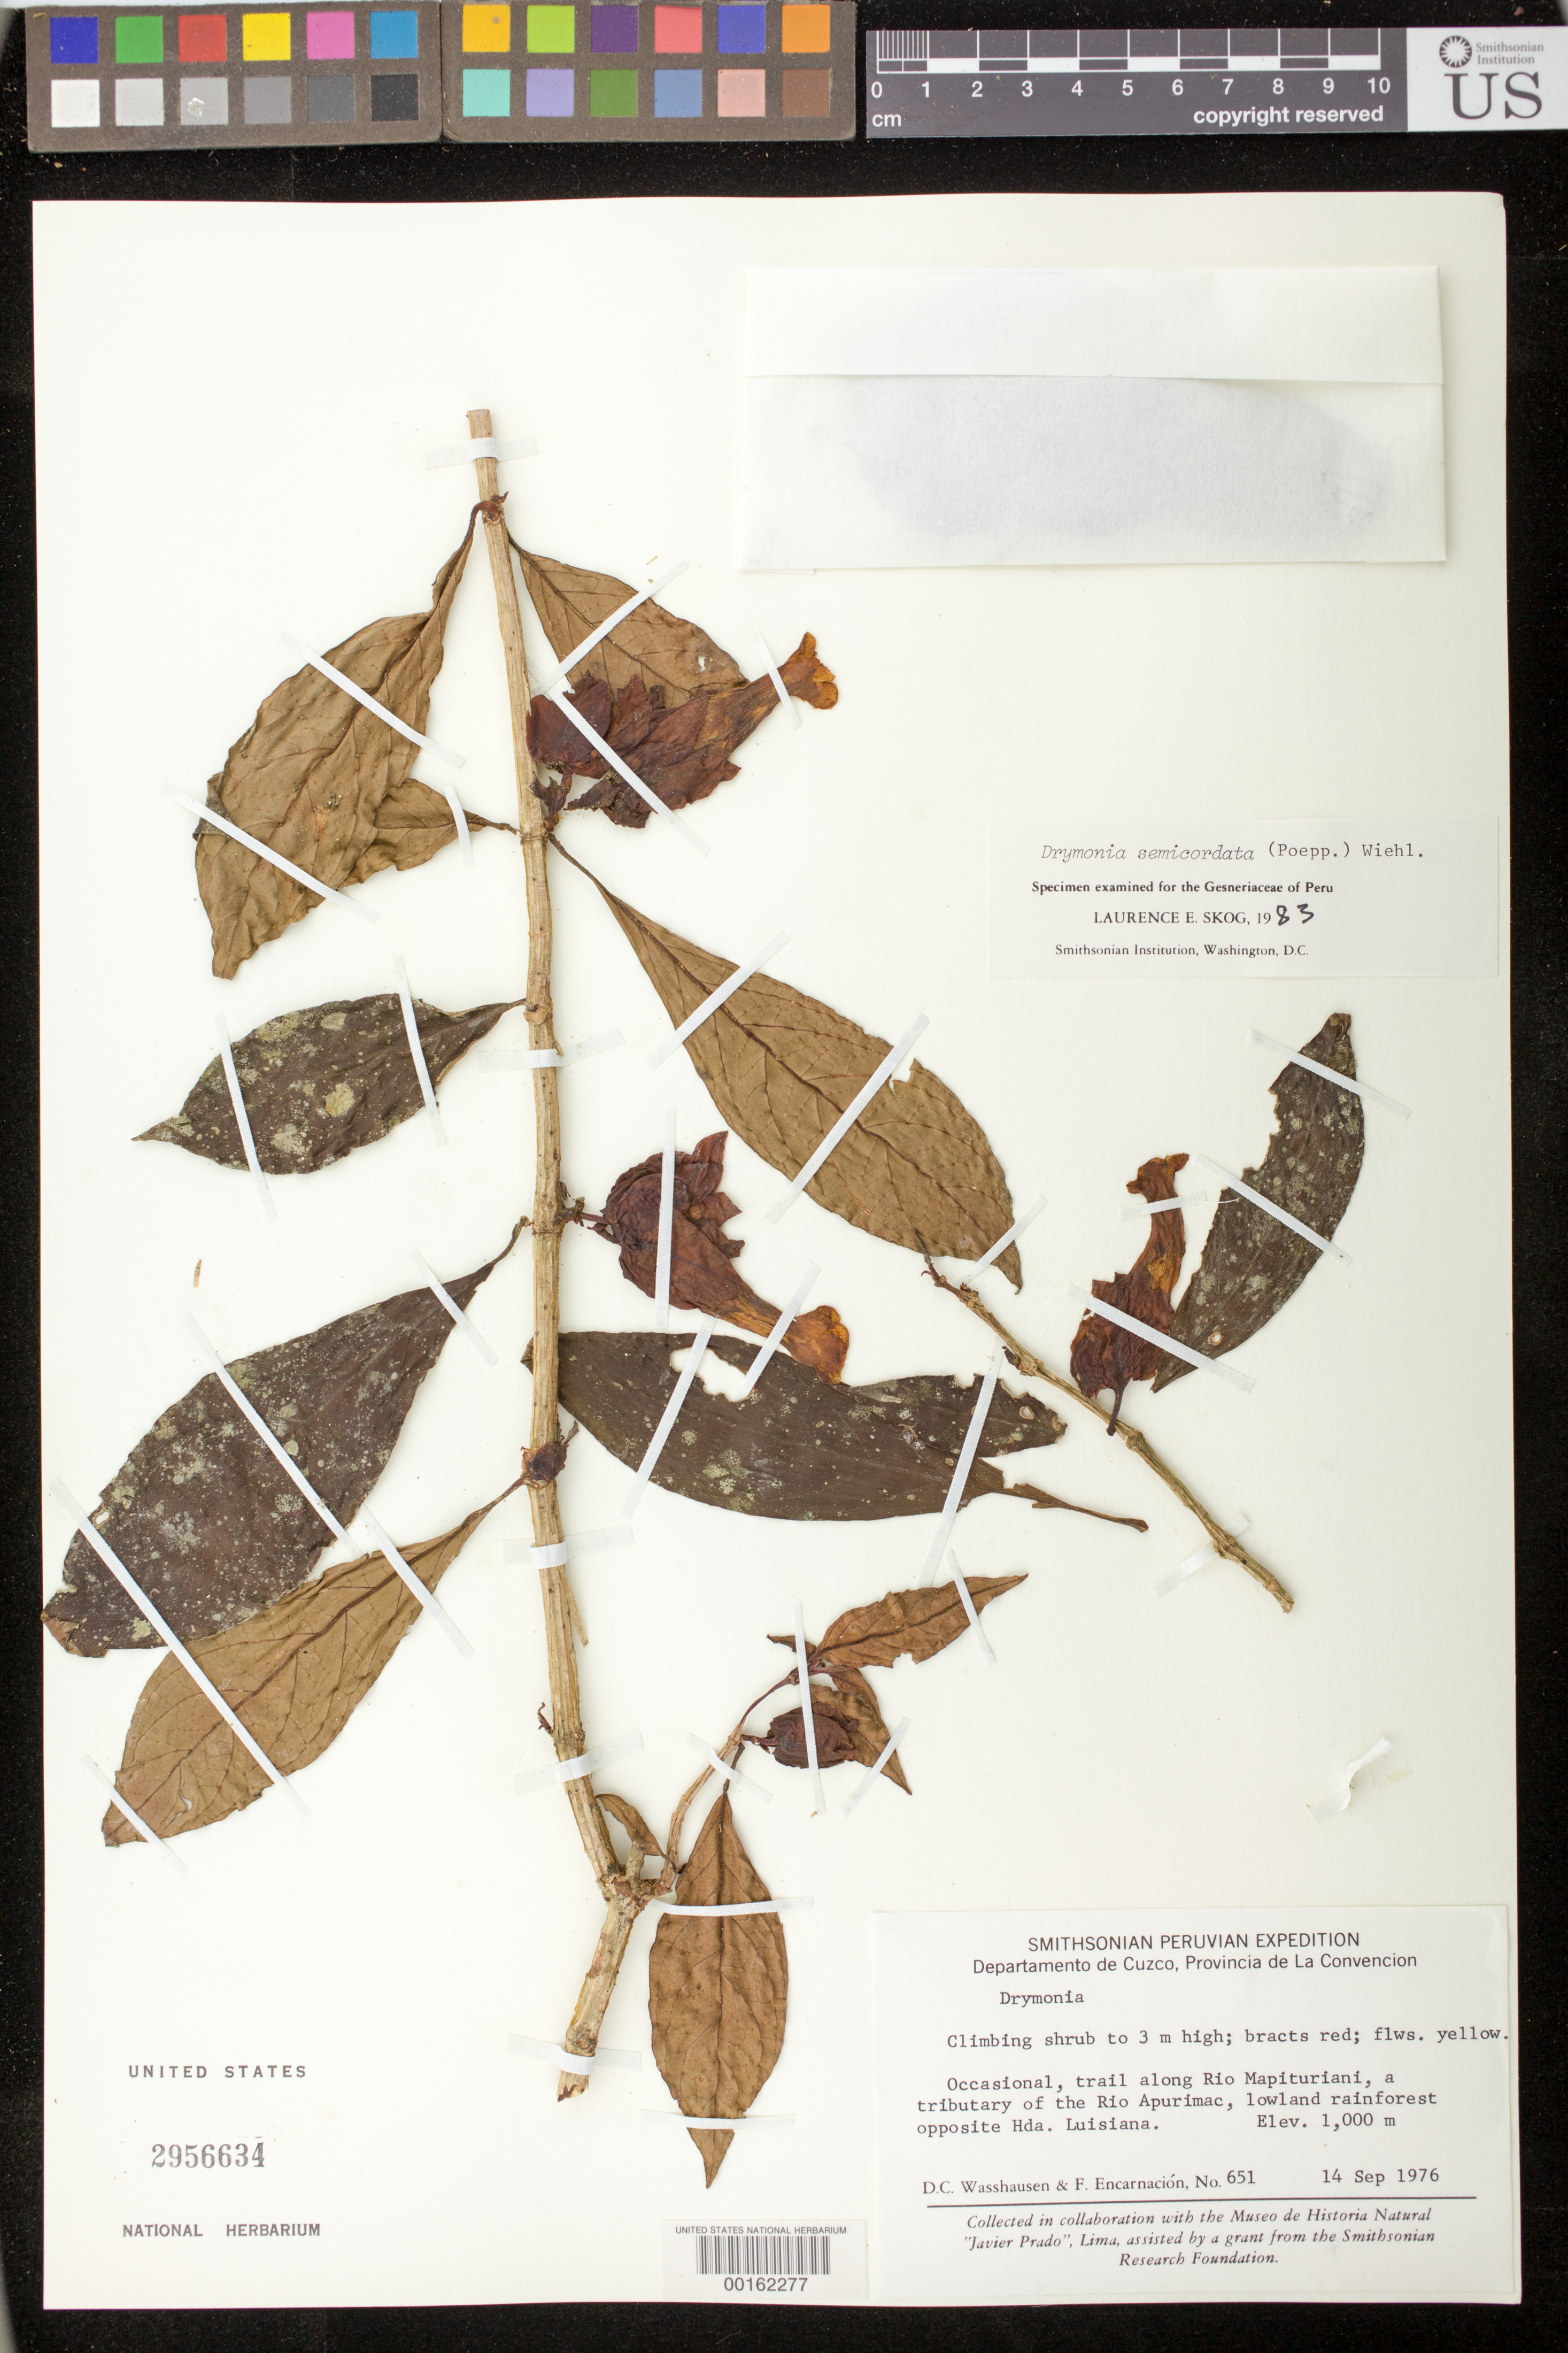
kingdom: Plantae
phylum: Tracheophyta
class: Magnoliopsida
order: Lamiales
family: Gesneriaceae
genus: Drymonia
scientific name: Drymonia semicordata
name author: (Poepp.) Wiehler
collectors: D. C. Wasshausen & F. Encarnación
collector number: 651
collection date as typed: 14 Sep 1976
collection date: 1976-09-14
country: Peru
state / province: Cusco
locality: Occasional, trail along Rio Mapiuriani, a tributary of the Rio Apurimac, opposite Hda. Luisiana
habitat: Lowland rainforest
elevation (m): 1000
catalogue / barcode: US 2956634